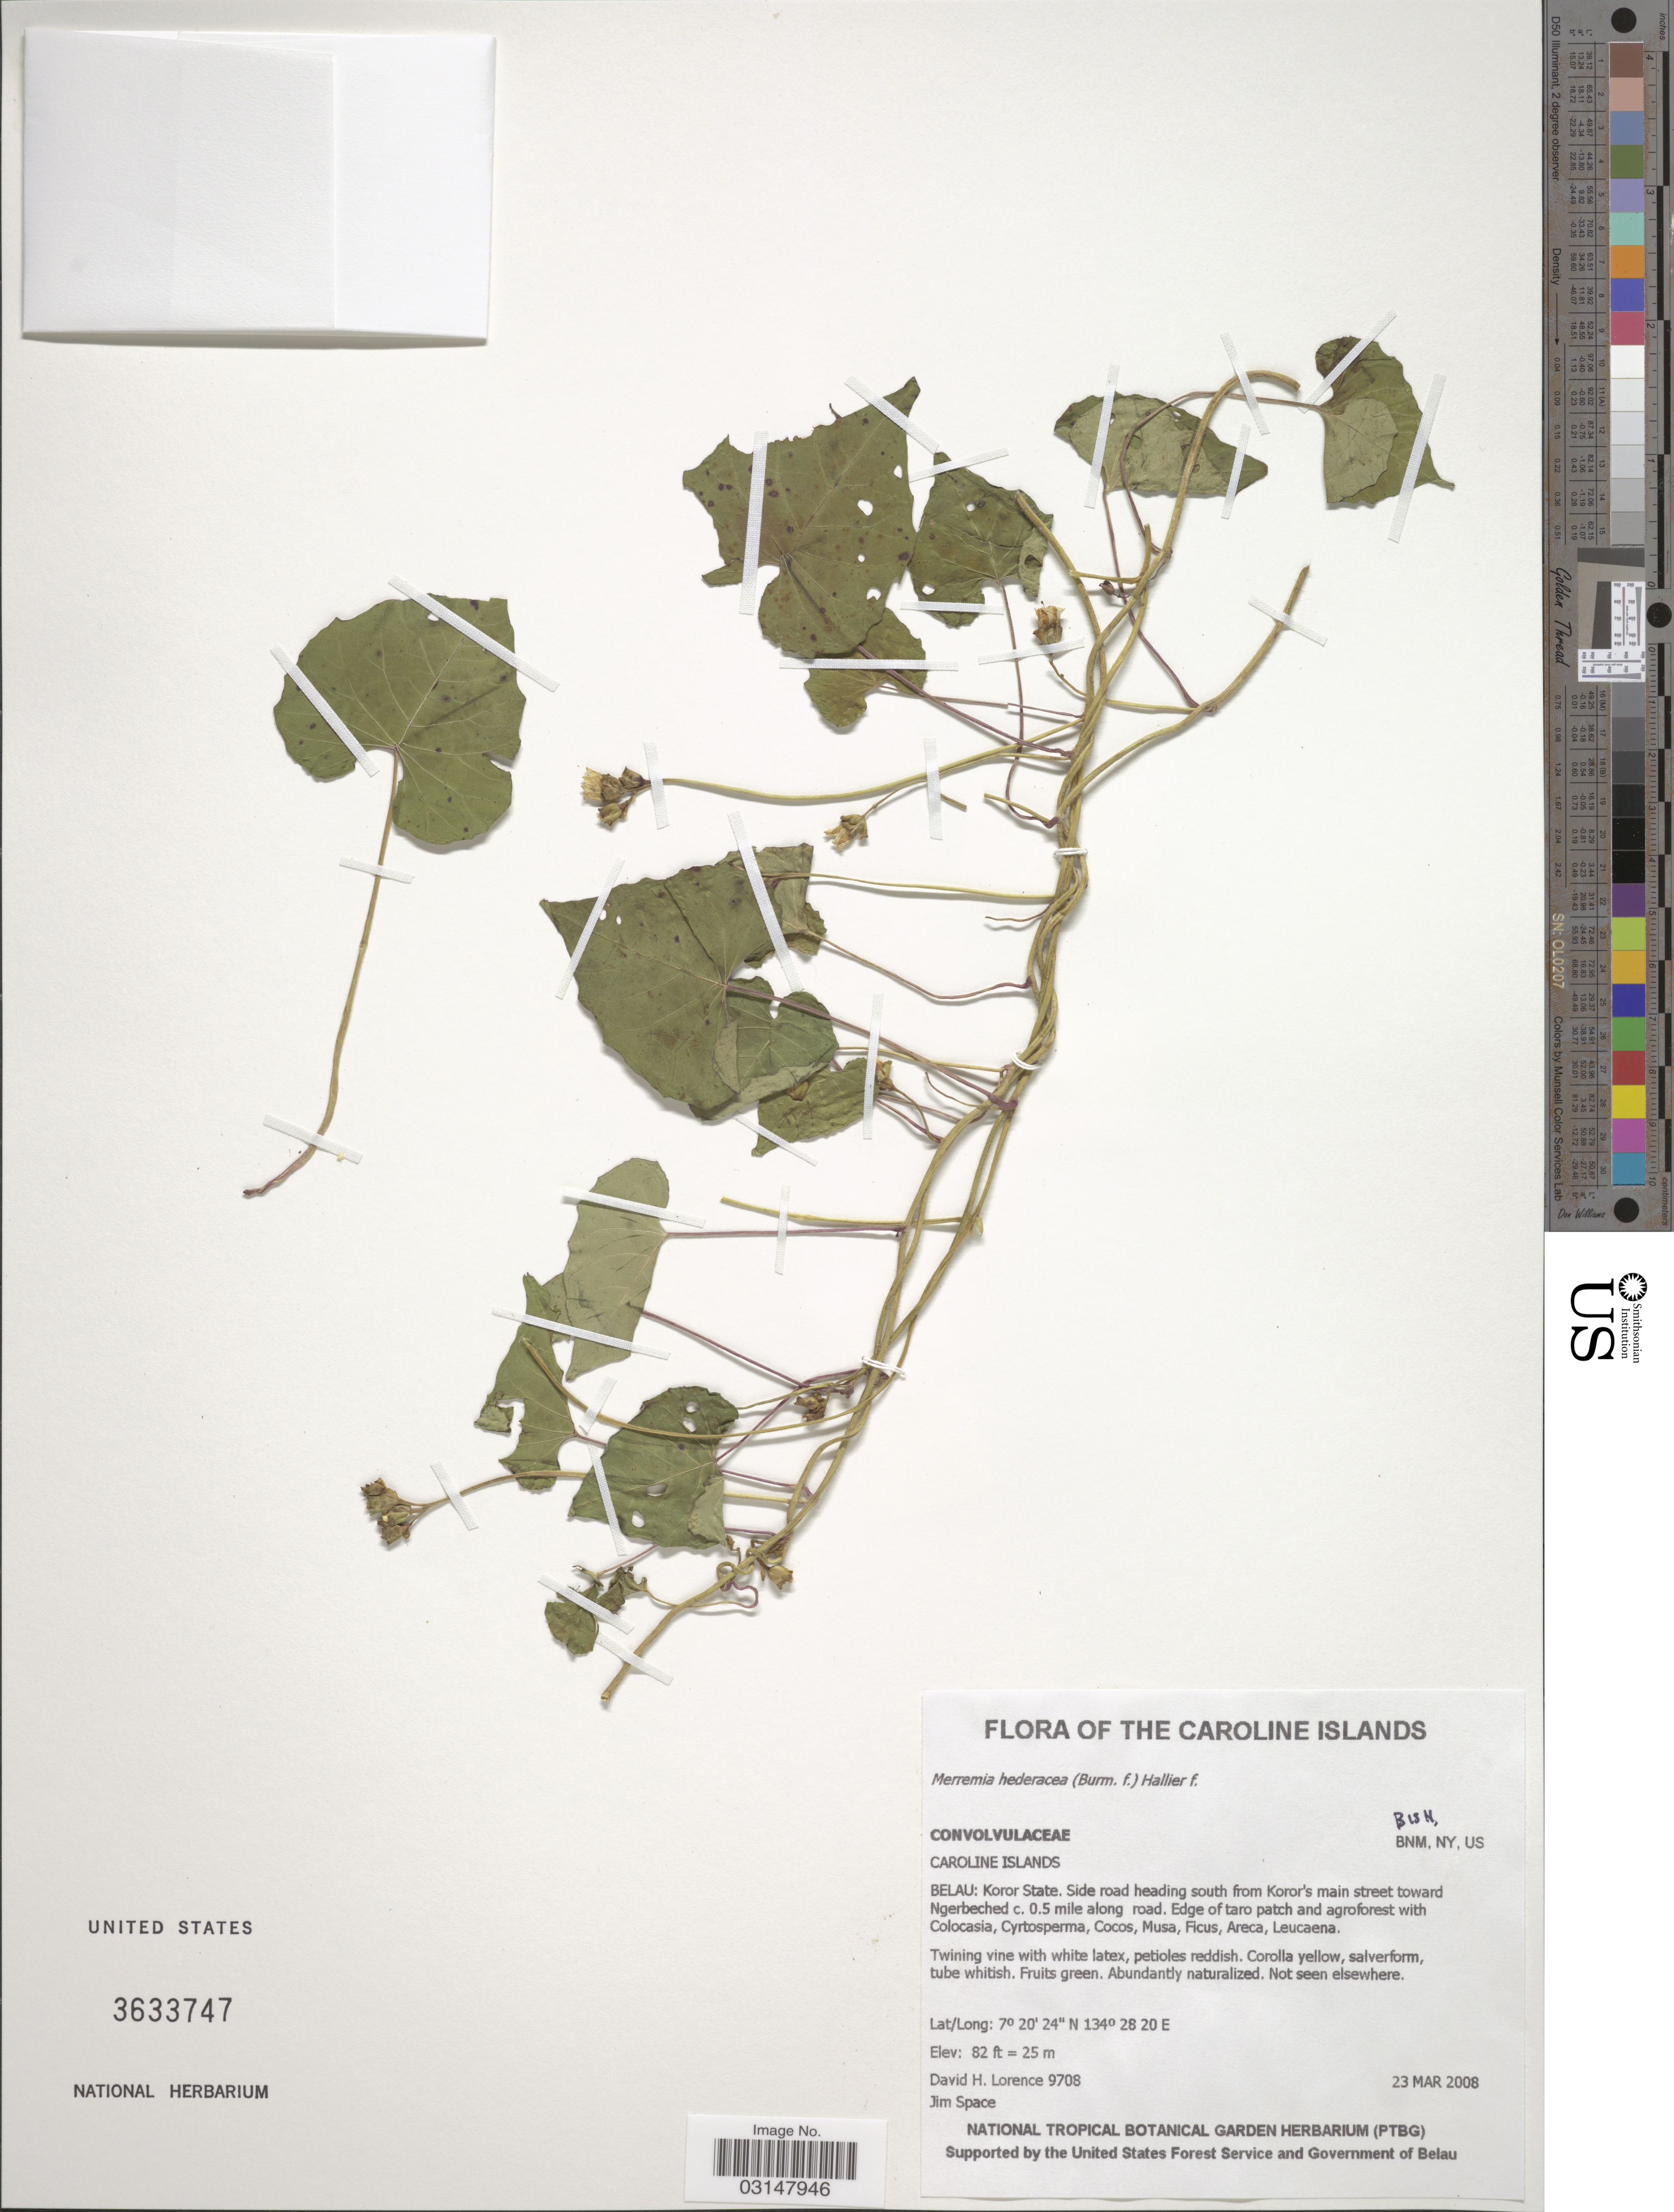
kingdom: Plantae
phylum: Tracheophyta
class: Magnoliopsida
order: Solanales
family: Convolvulaceae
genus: Merremia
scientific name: Merremia hederacea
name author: (Burm. f.) Hallier f.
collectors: D. Lorence & J. Space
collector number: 9708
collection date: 2008-03-23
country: Palau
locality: The Caroline Islands. Koror State. Side road heading south from Koror's main street toward Ngerbeched c. 0.5 mile along road.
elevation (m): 25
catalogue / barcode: US 3633747